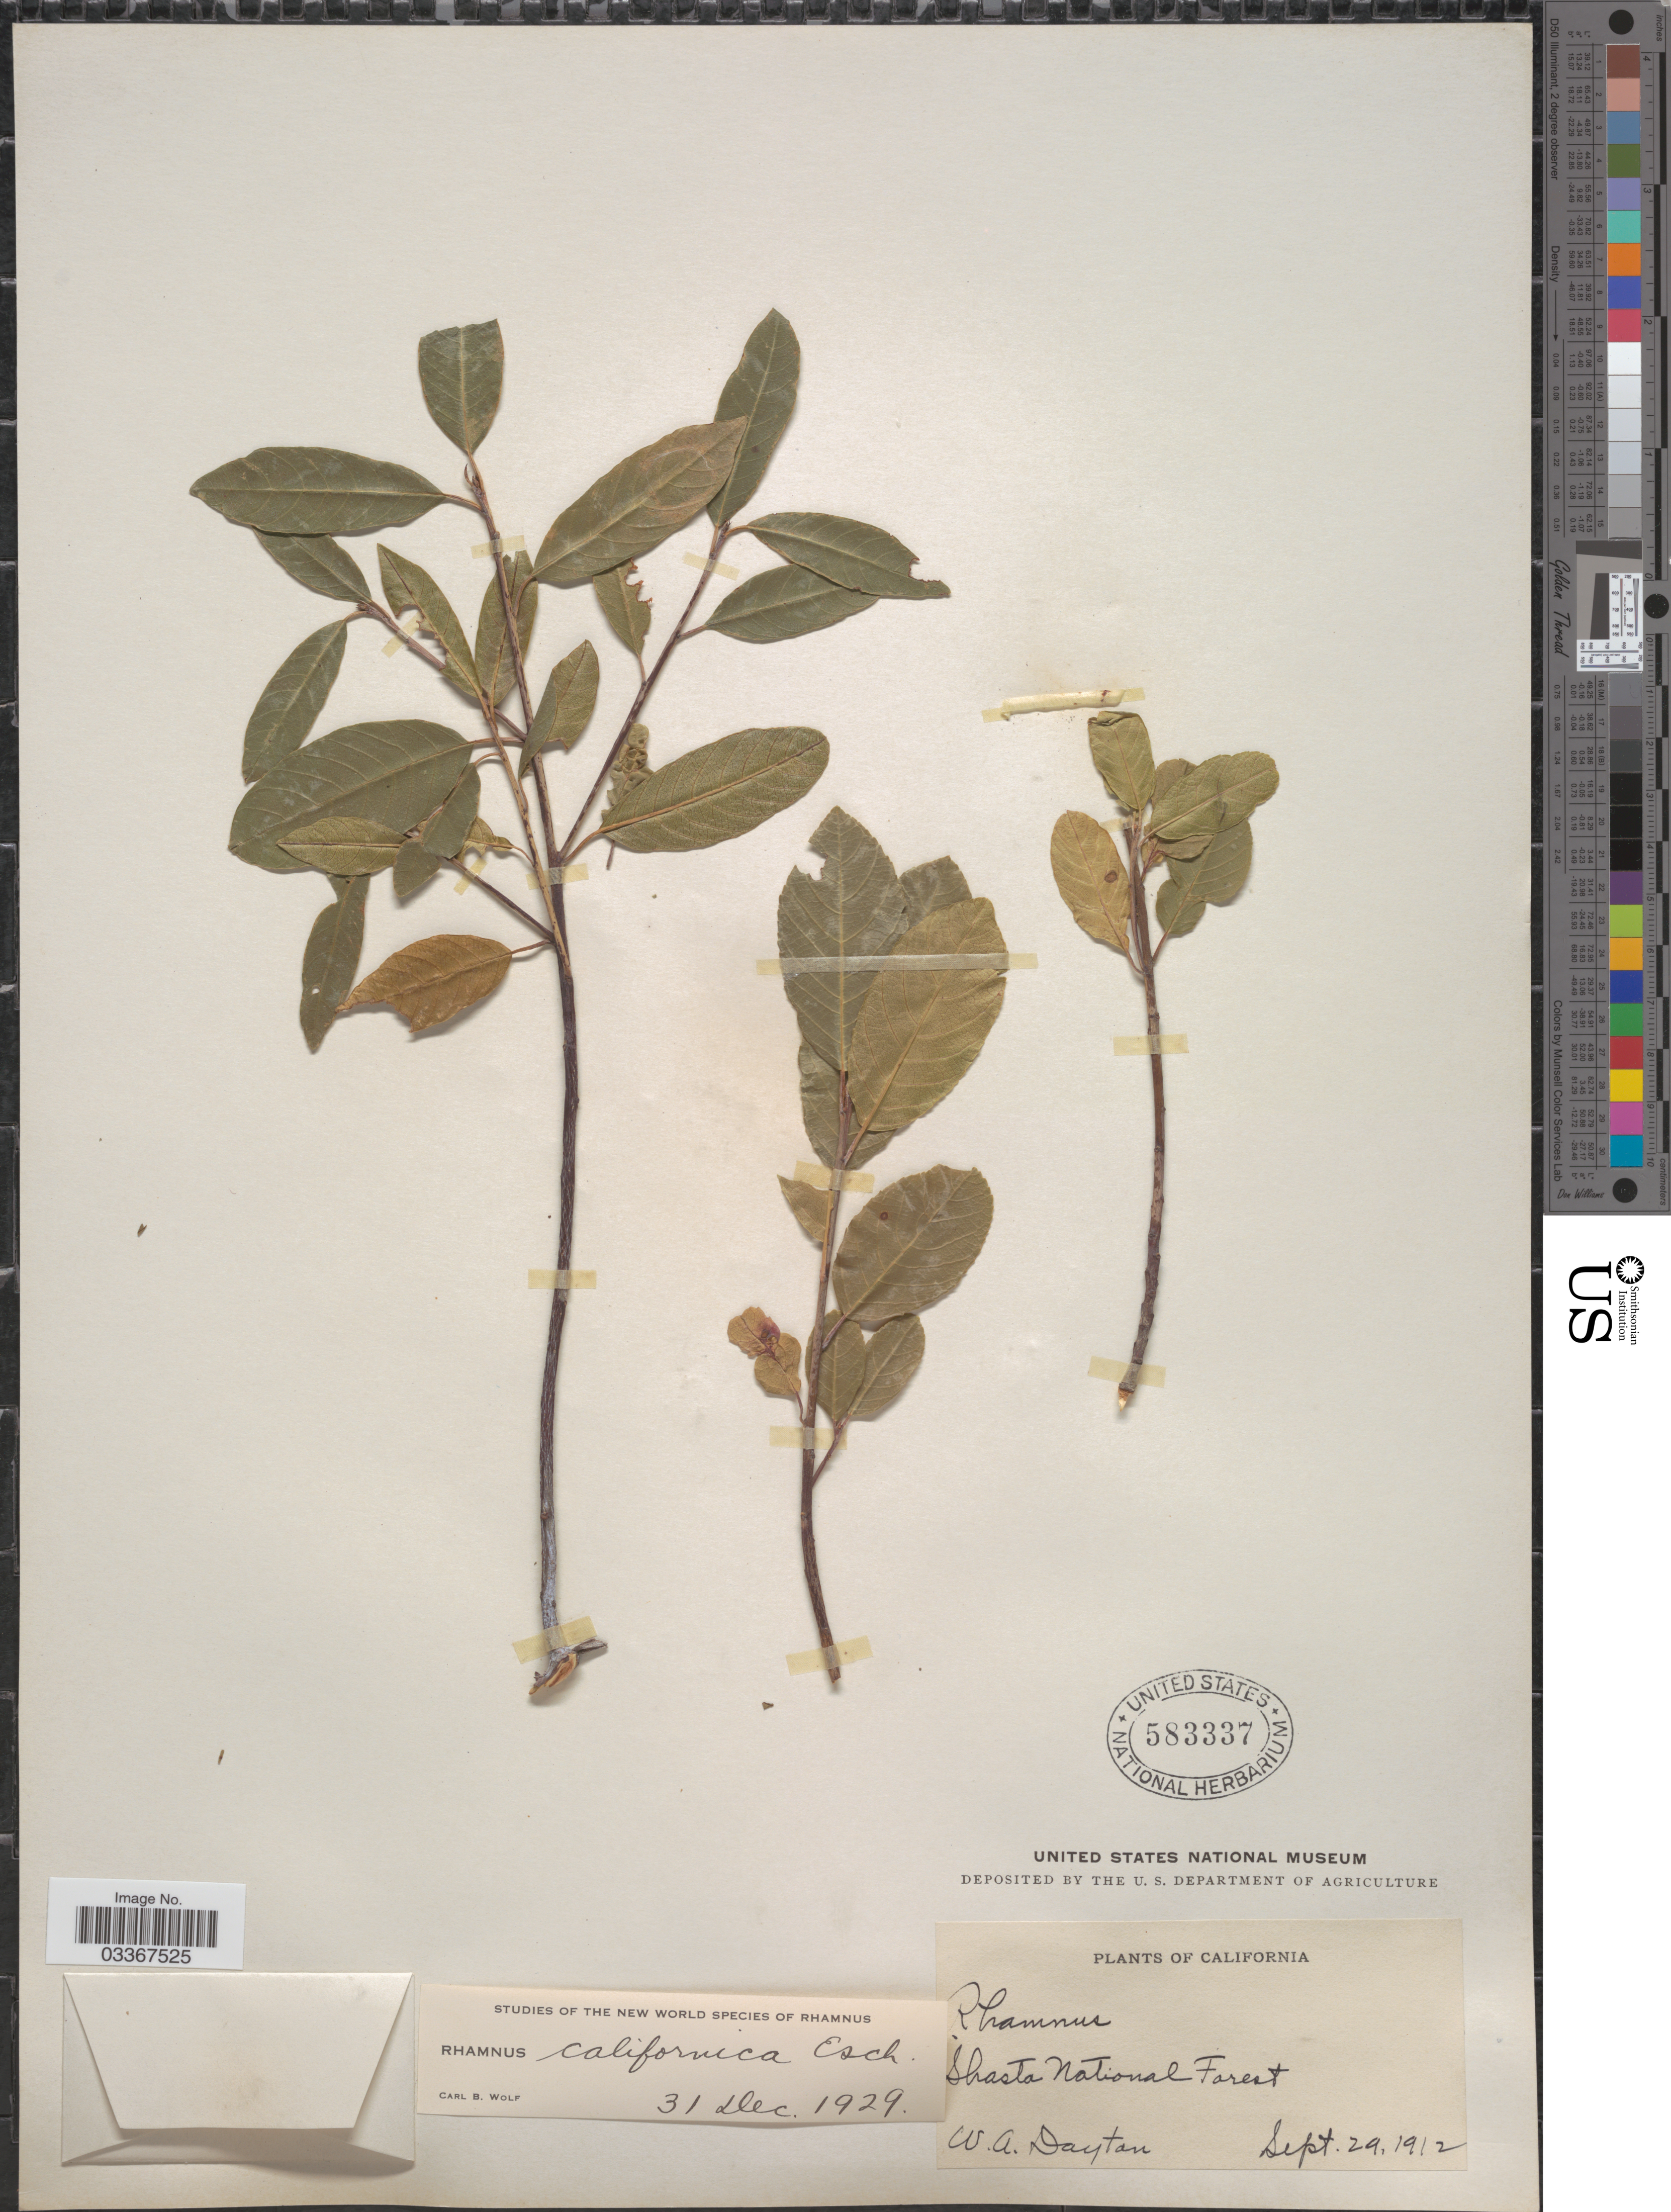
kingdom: Plantae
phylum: Tracheophyta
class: Magnoliopsida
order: Rosales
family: Rhamnaceae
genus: Frangula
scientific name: Frangula californica subsp. californica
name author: (Eschsch.) A. Gray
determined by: Strong, Mark T., (BOT), Smithsonian Institution - National Museum of Natural History (UNITED STATES)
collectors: W. Dayton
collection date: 1912-09-29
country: United States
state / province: California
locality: Shasta National Forest.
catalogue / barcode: US 583337